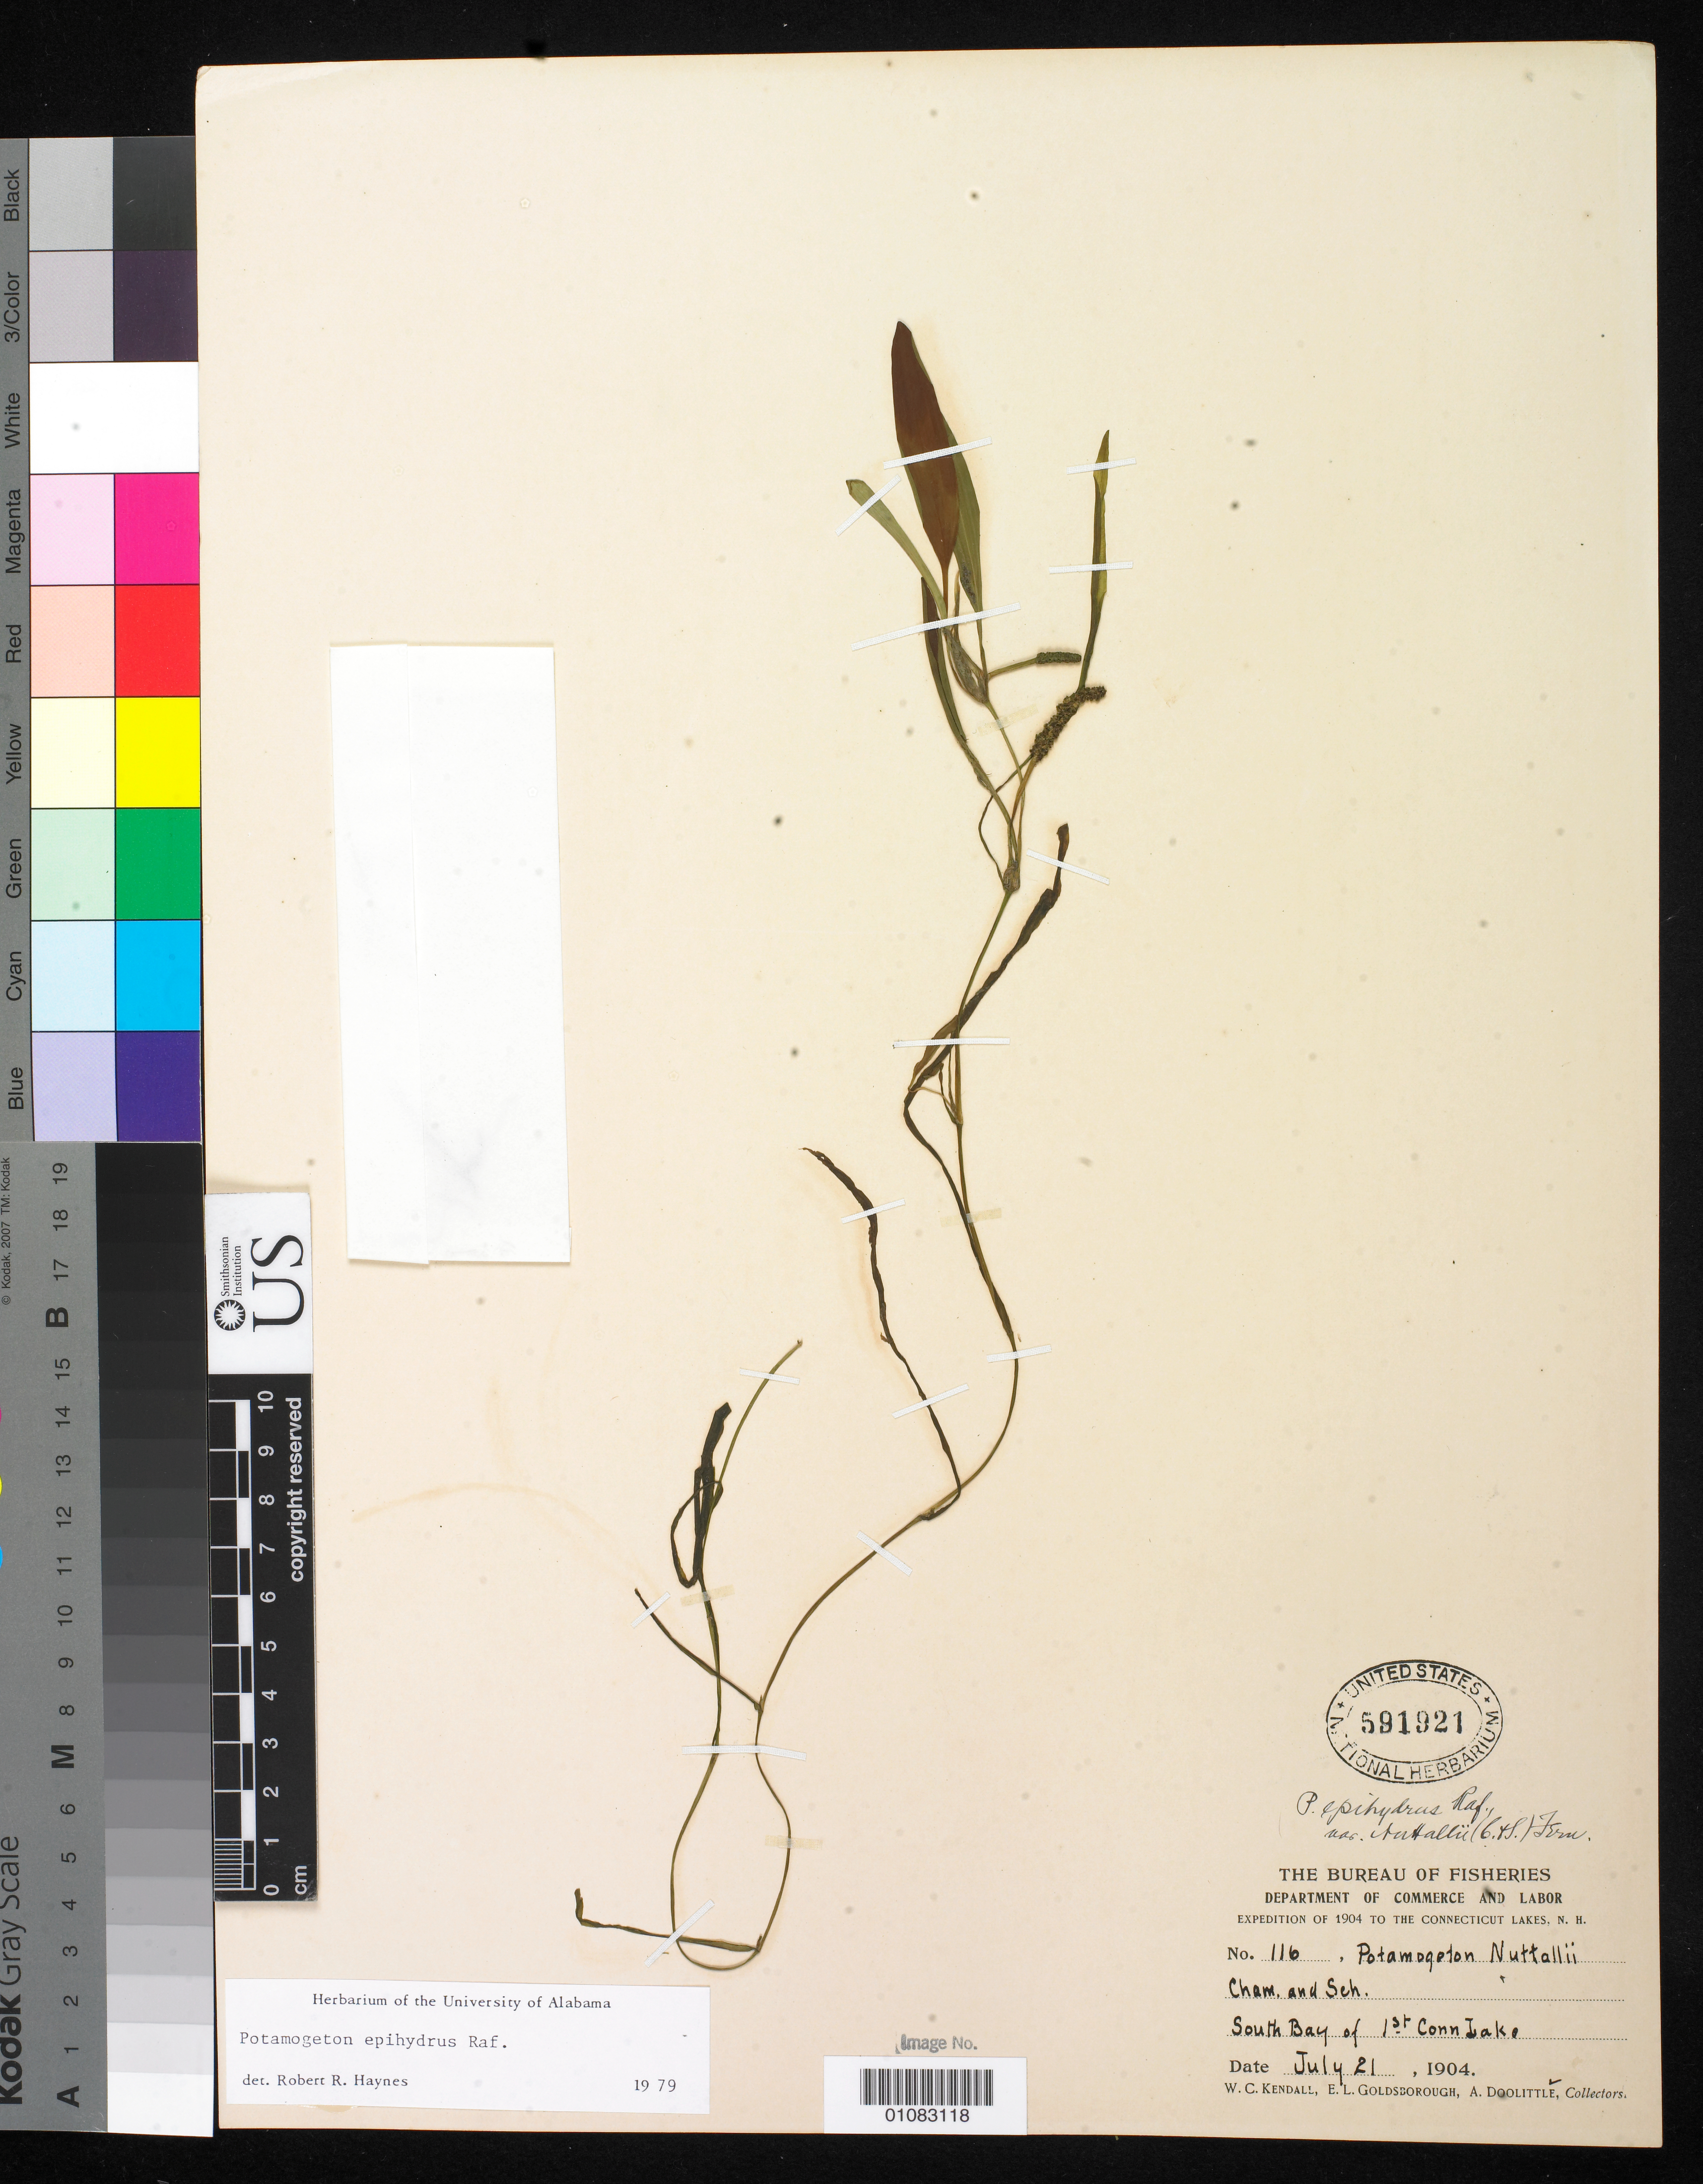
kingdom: Plantae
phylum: Tracheophyta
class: Liliopsida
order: Alismatales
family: Potamogetonaceae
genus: Potamogeton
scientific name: Potamogeton epihydrus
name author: Raf.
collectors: W. Kendall, E. Goldsborough & A. Doolittle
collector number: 11b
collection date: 1904-07-21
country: United States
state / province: New Hampshire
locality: South Bay of 1st Conn. Lake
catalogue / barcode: US 591921